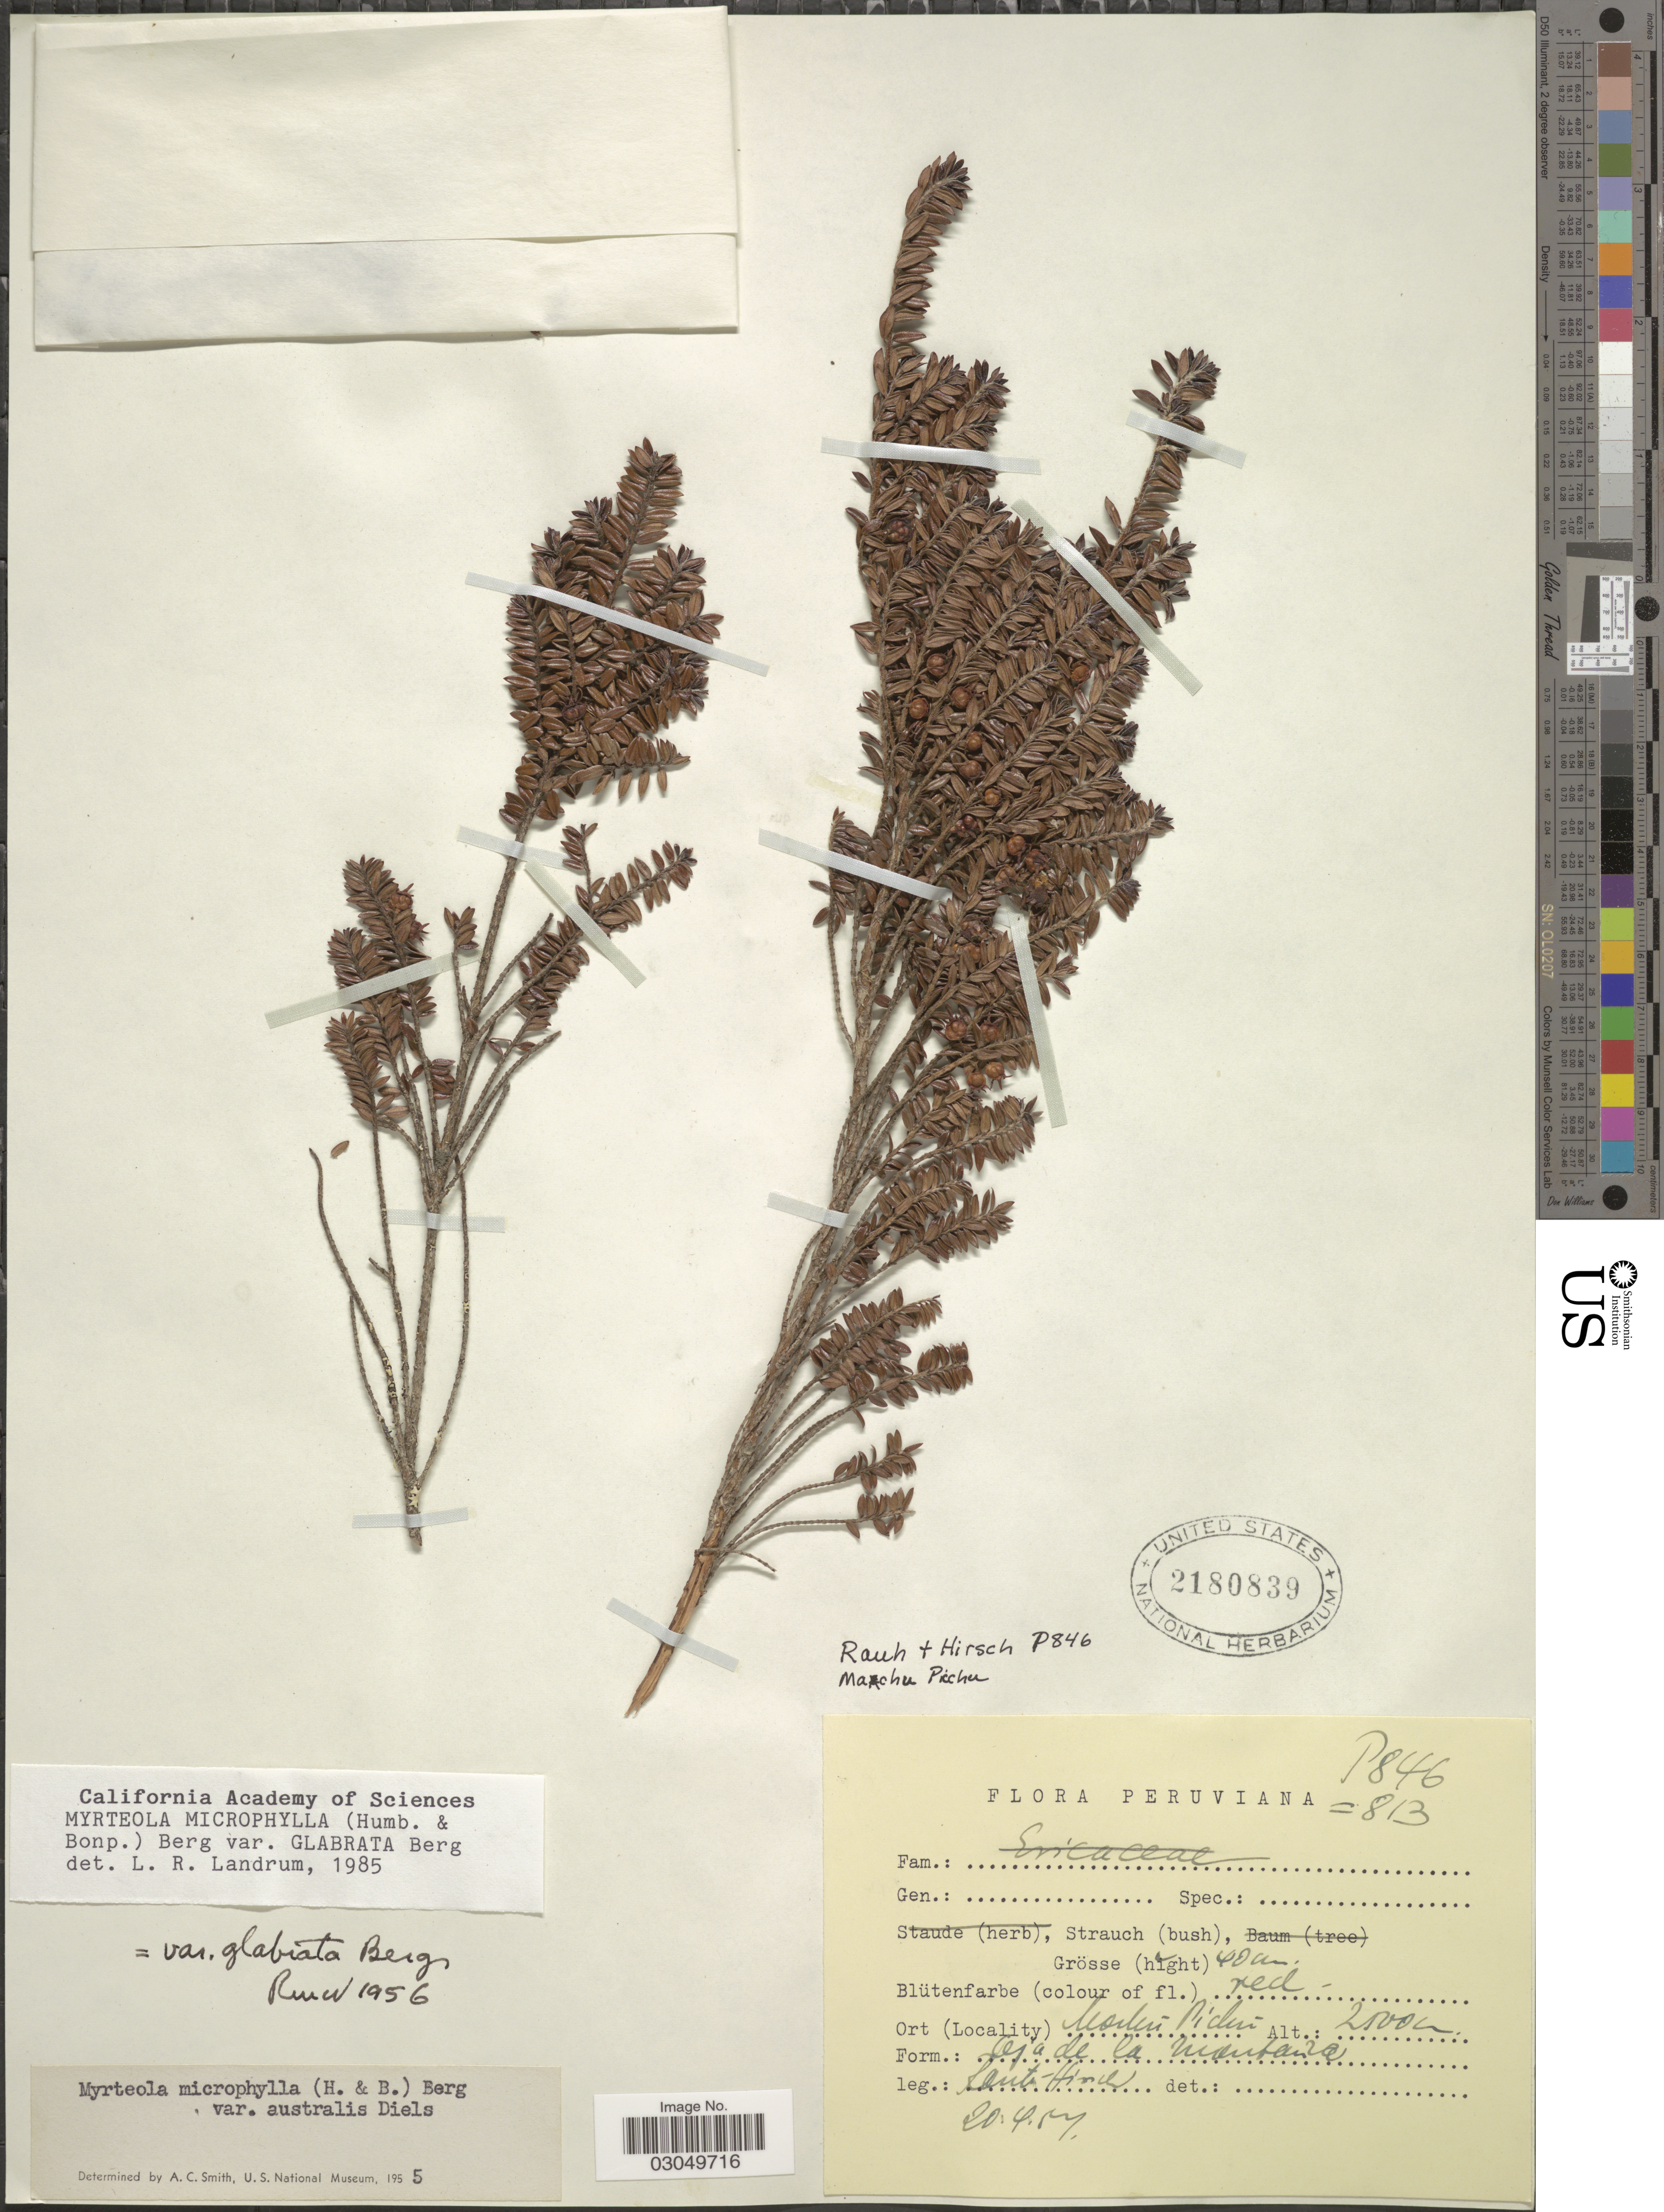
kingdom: Plantae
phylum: Tracheophyta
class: Magnoliopsida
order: Myrtales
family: Myrtaceae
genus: Myrteola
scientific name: Myrteola microphylla var. glabrata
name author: O. Berg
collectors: -. Rauh & Hirsch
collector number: P846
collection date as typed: Transcribed d/m/y: 20/4/57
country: Peru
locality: Machu Picchu.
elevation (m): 2500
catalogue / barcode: US 2180839